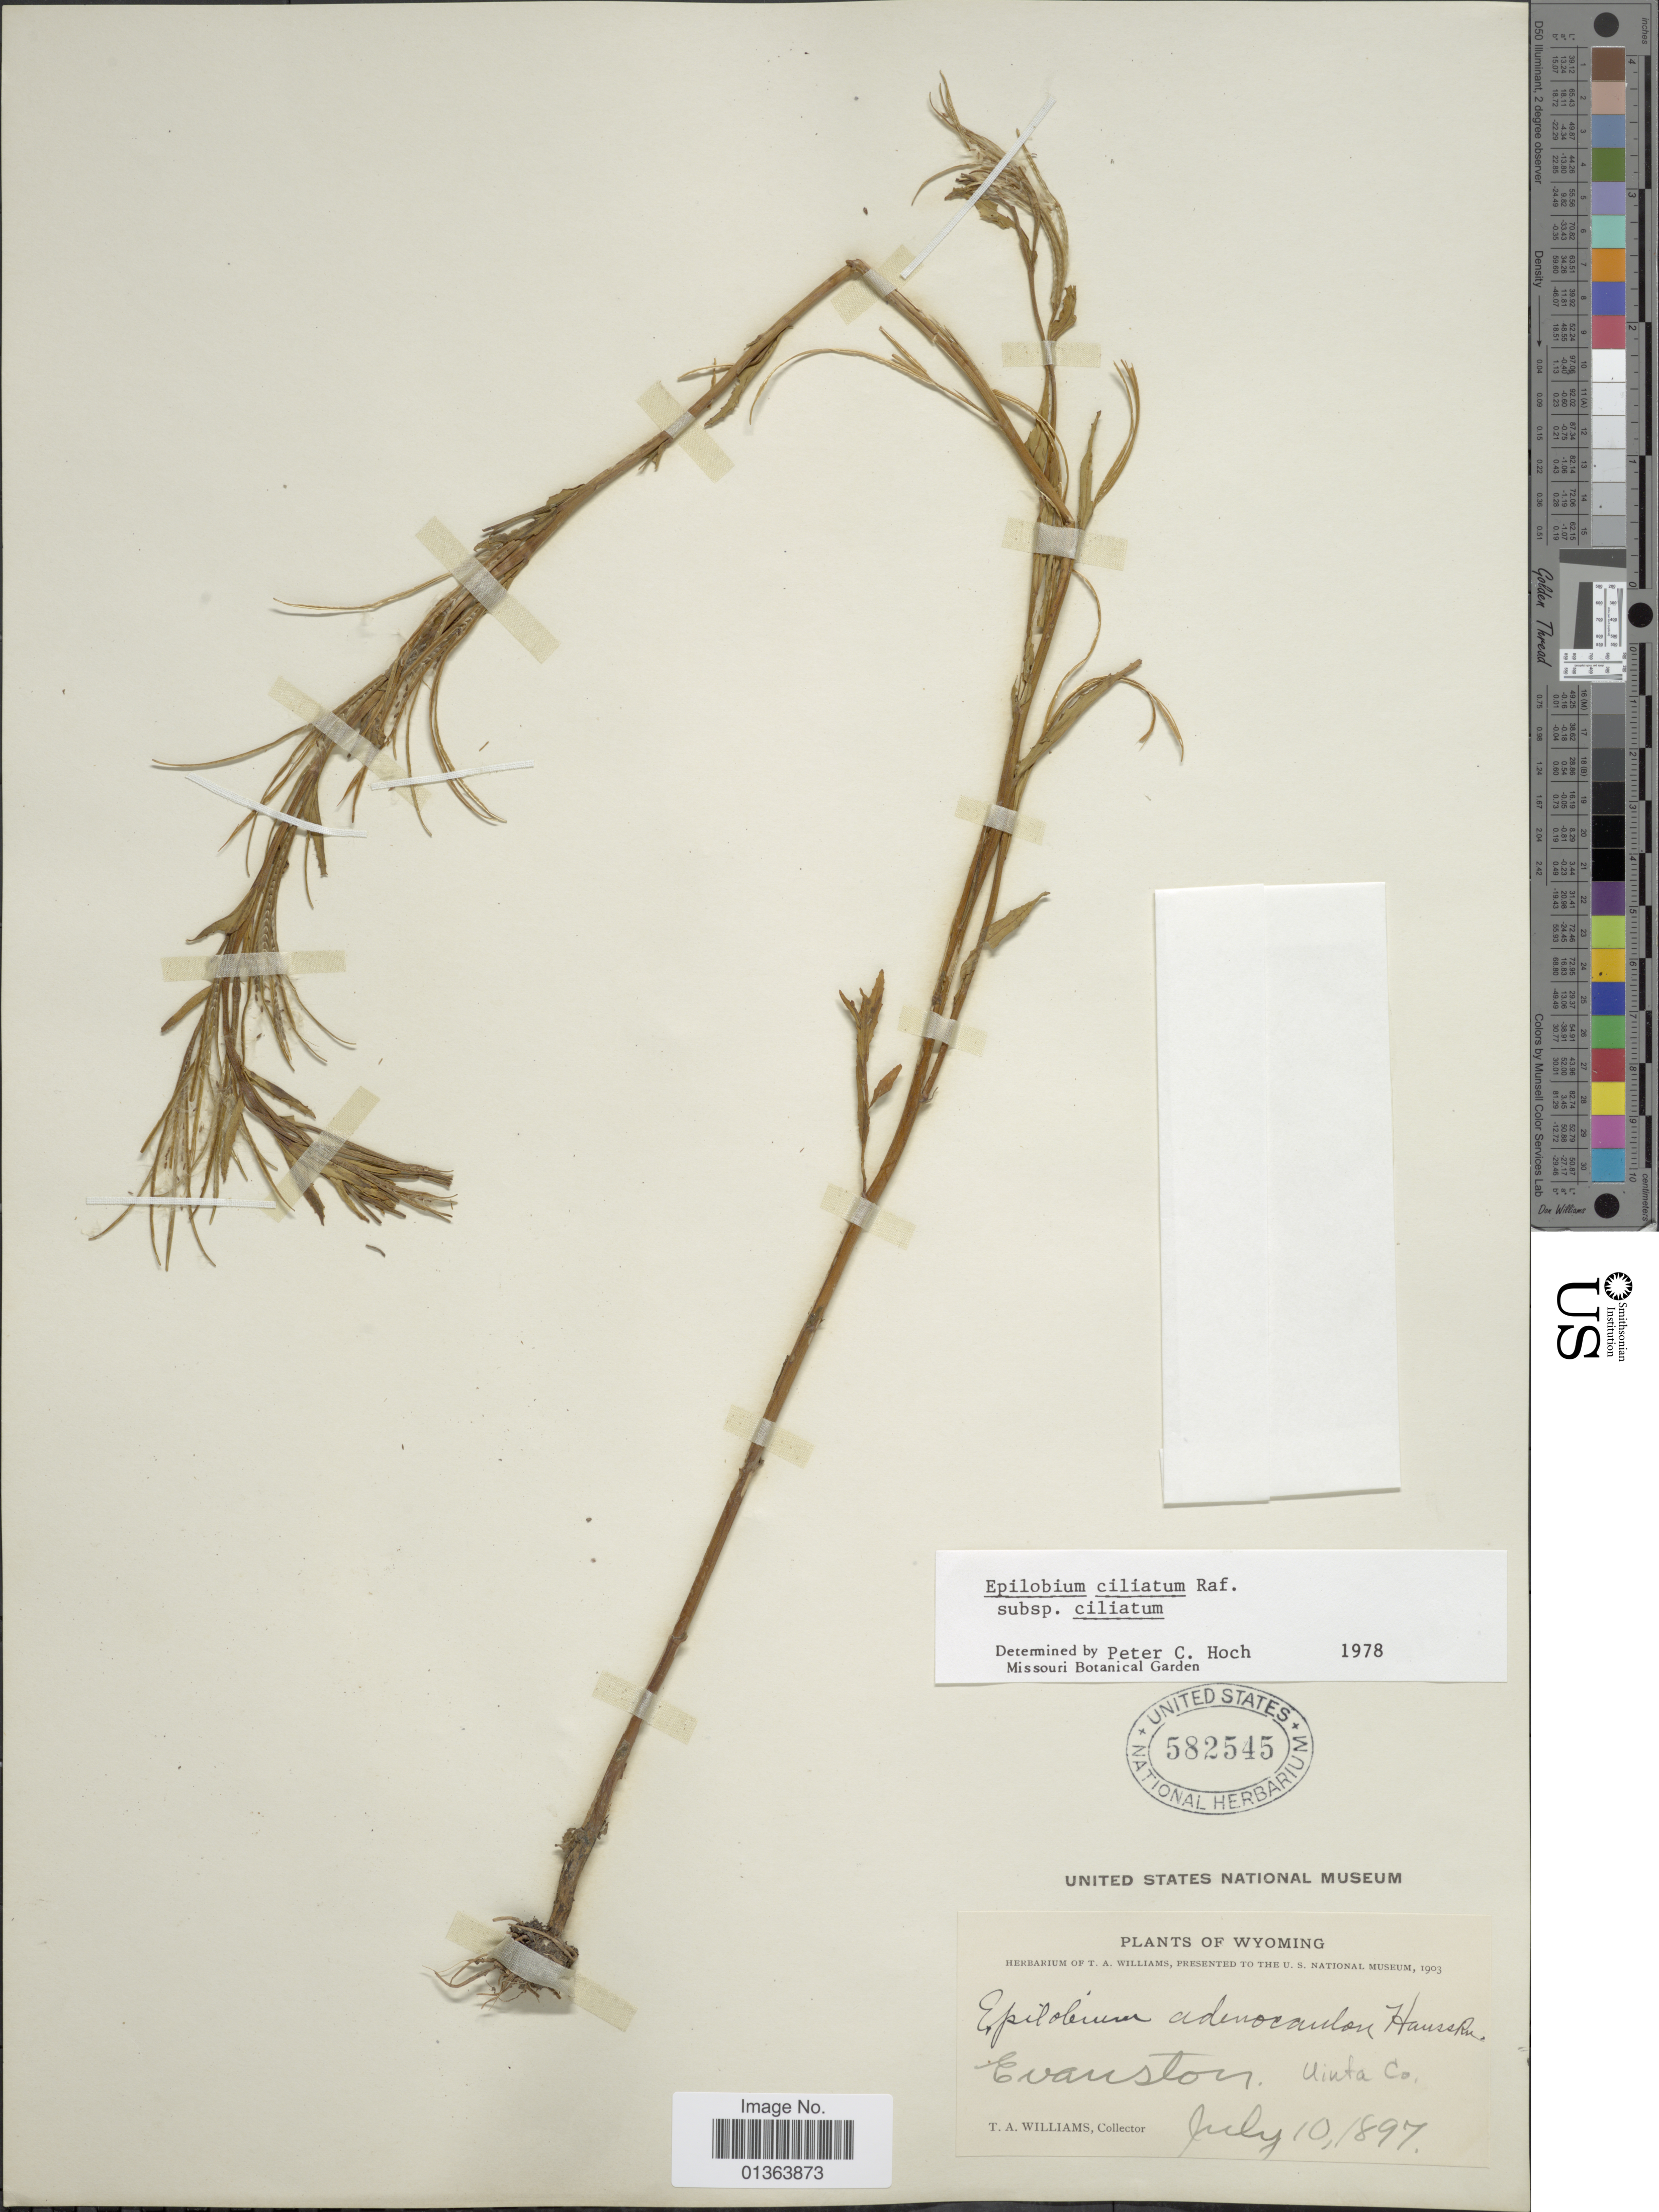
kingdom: Plantae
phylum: Tracheophyta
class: Magnoliopsida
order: Myrtales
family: Onagraceae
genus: Epilobium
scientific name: Epilobium ciliatum subsp. ciliatum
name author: Raf.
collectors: T. A. Williams (herbarium)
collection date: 1897-07-10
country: United States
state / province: Wyoming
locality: Evanston, Uinta Co.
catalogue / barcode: US 582545